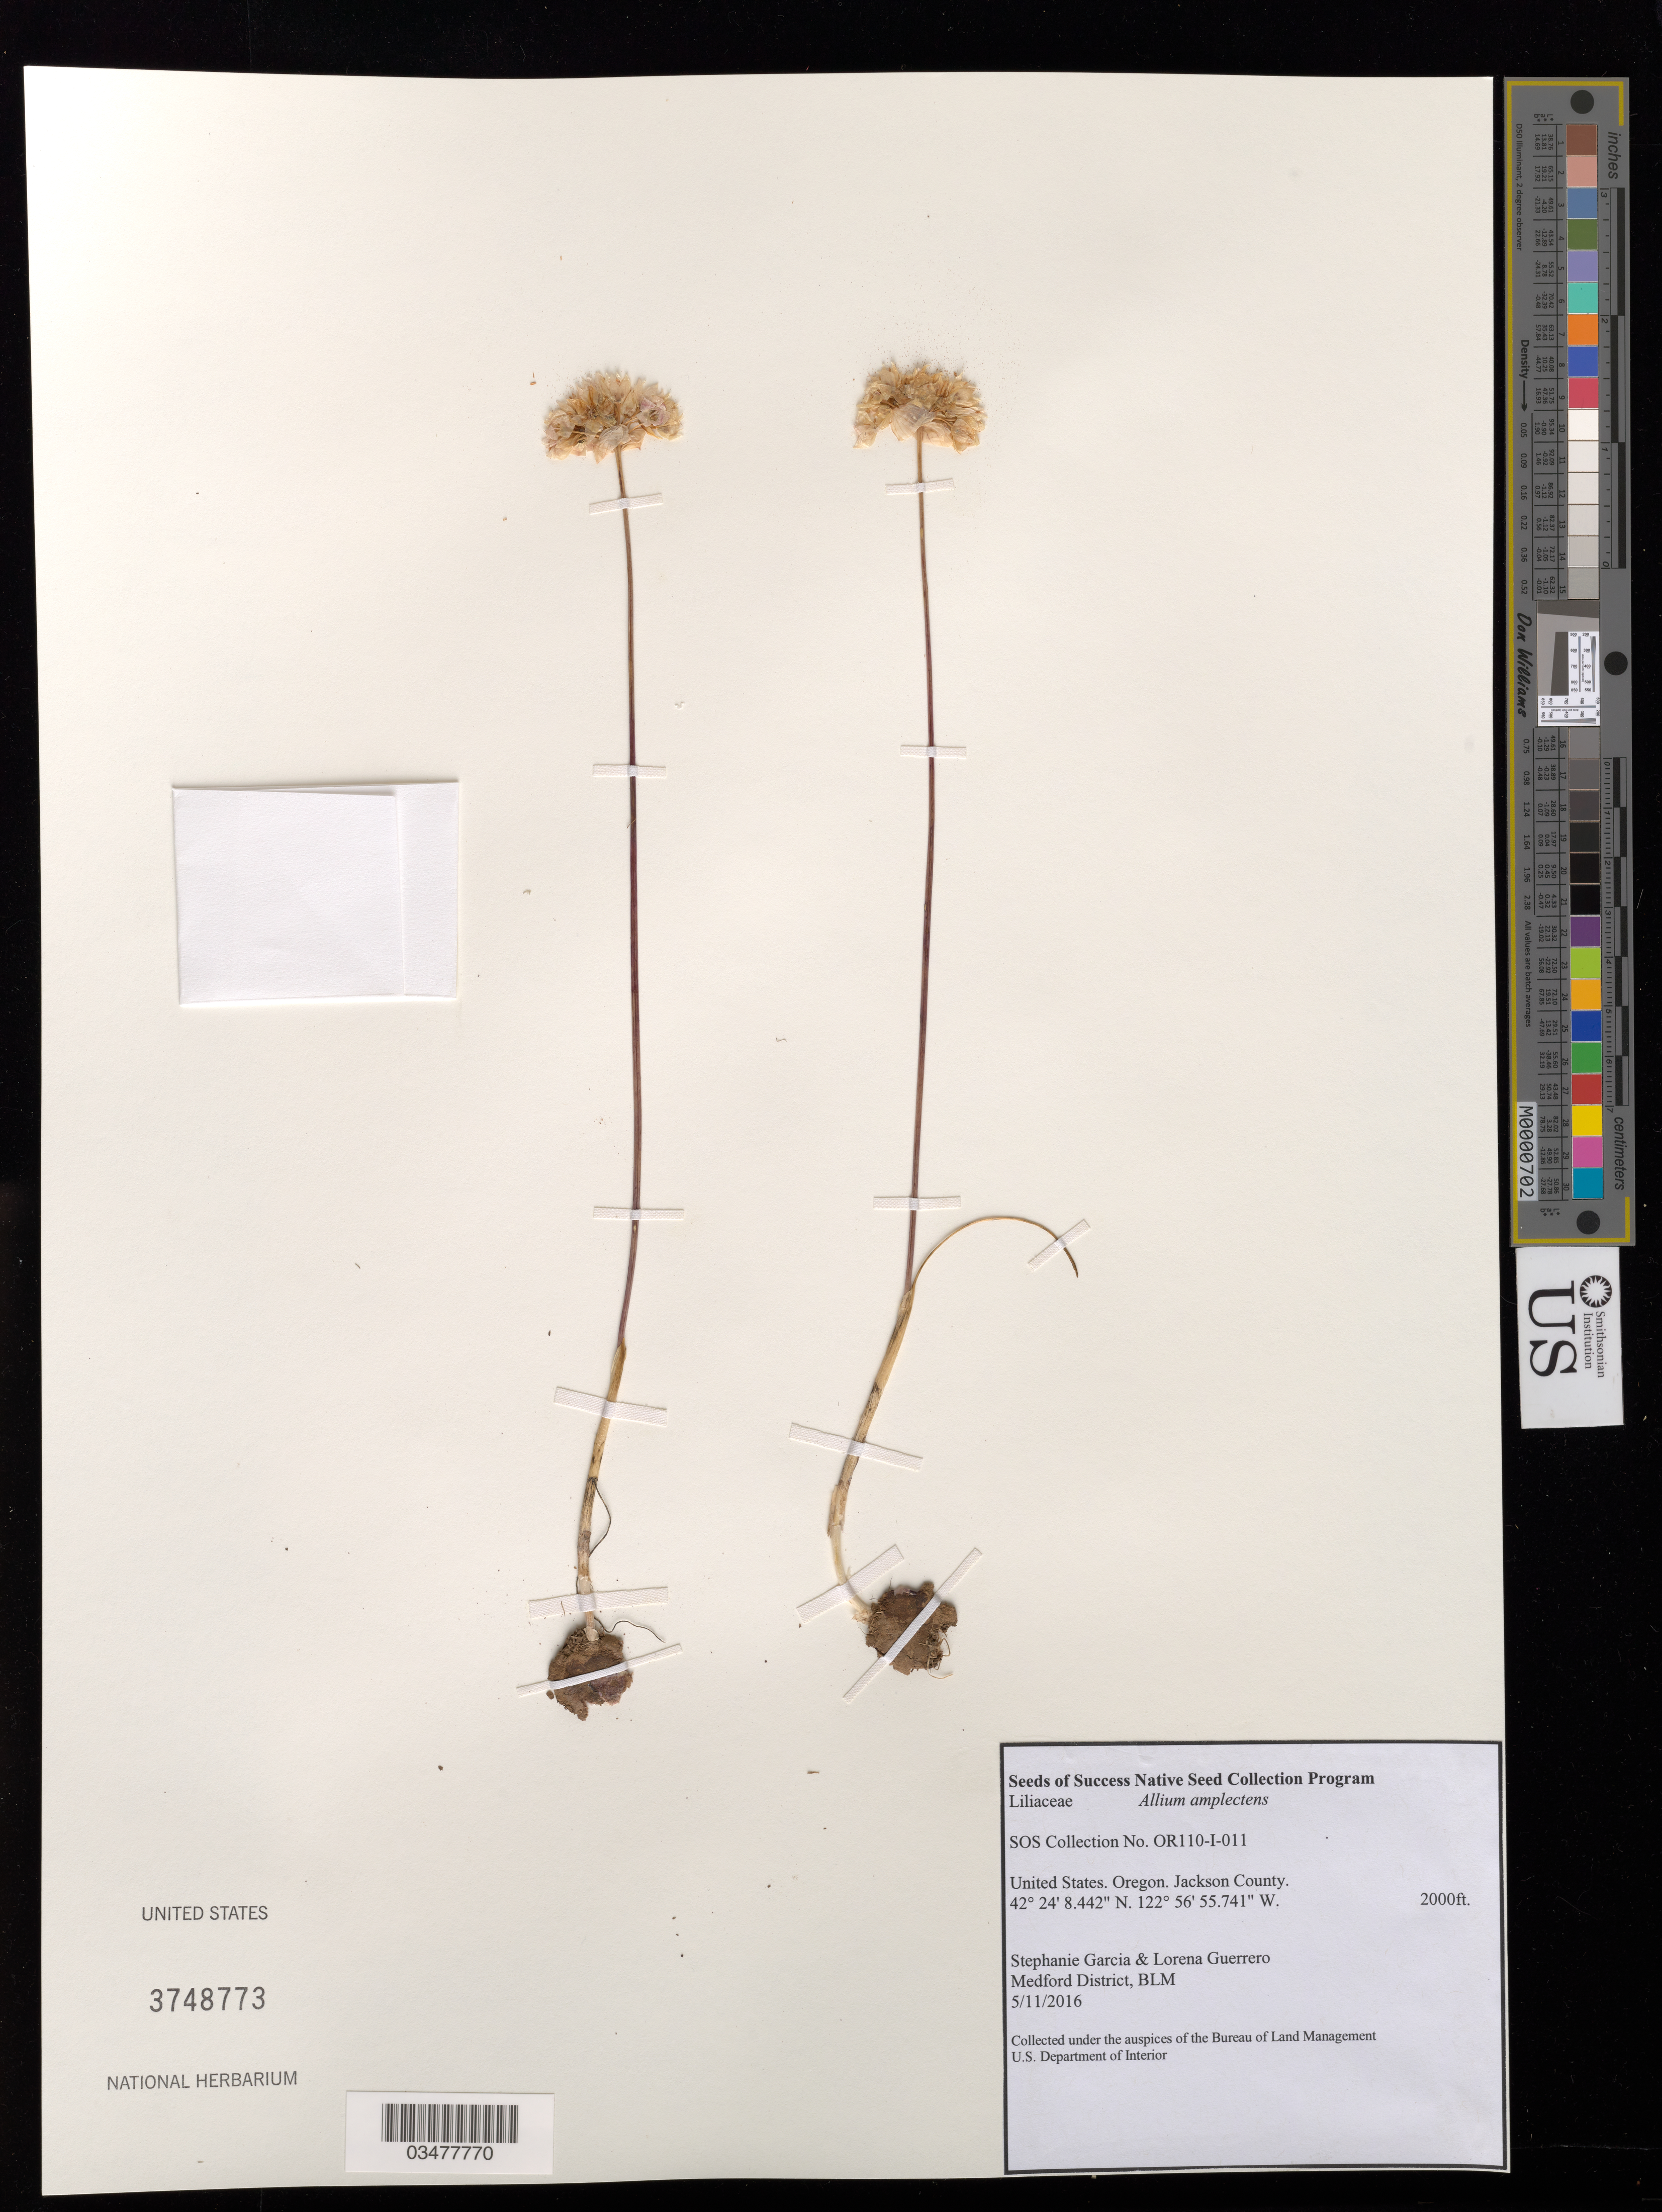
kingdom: Plantae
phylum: Tracheophyta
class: Liliopsida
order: Asparagales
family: Amaryllidaceae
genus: Allium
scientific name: Allium amplectens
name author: Torr.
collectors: S. Garcia & Guerrero, L.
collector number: OR110-I-011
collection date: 2016-05-11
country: United States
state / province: Oregon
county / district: Jackson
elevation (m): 610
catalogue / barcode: US 3748773